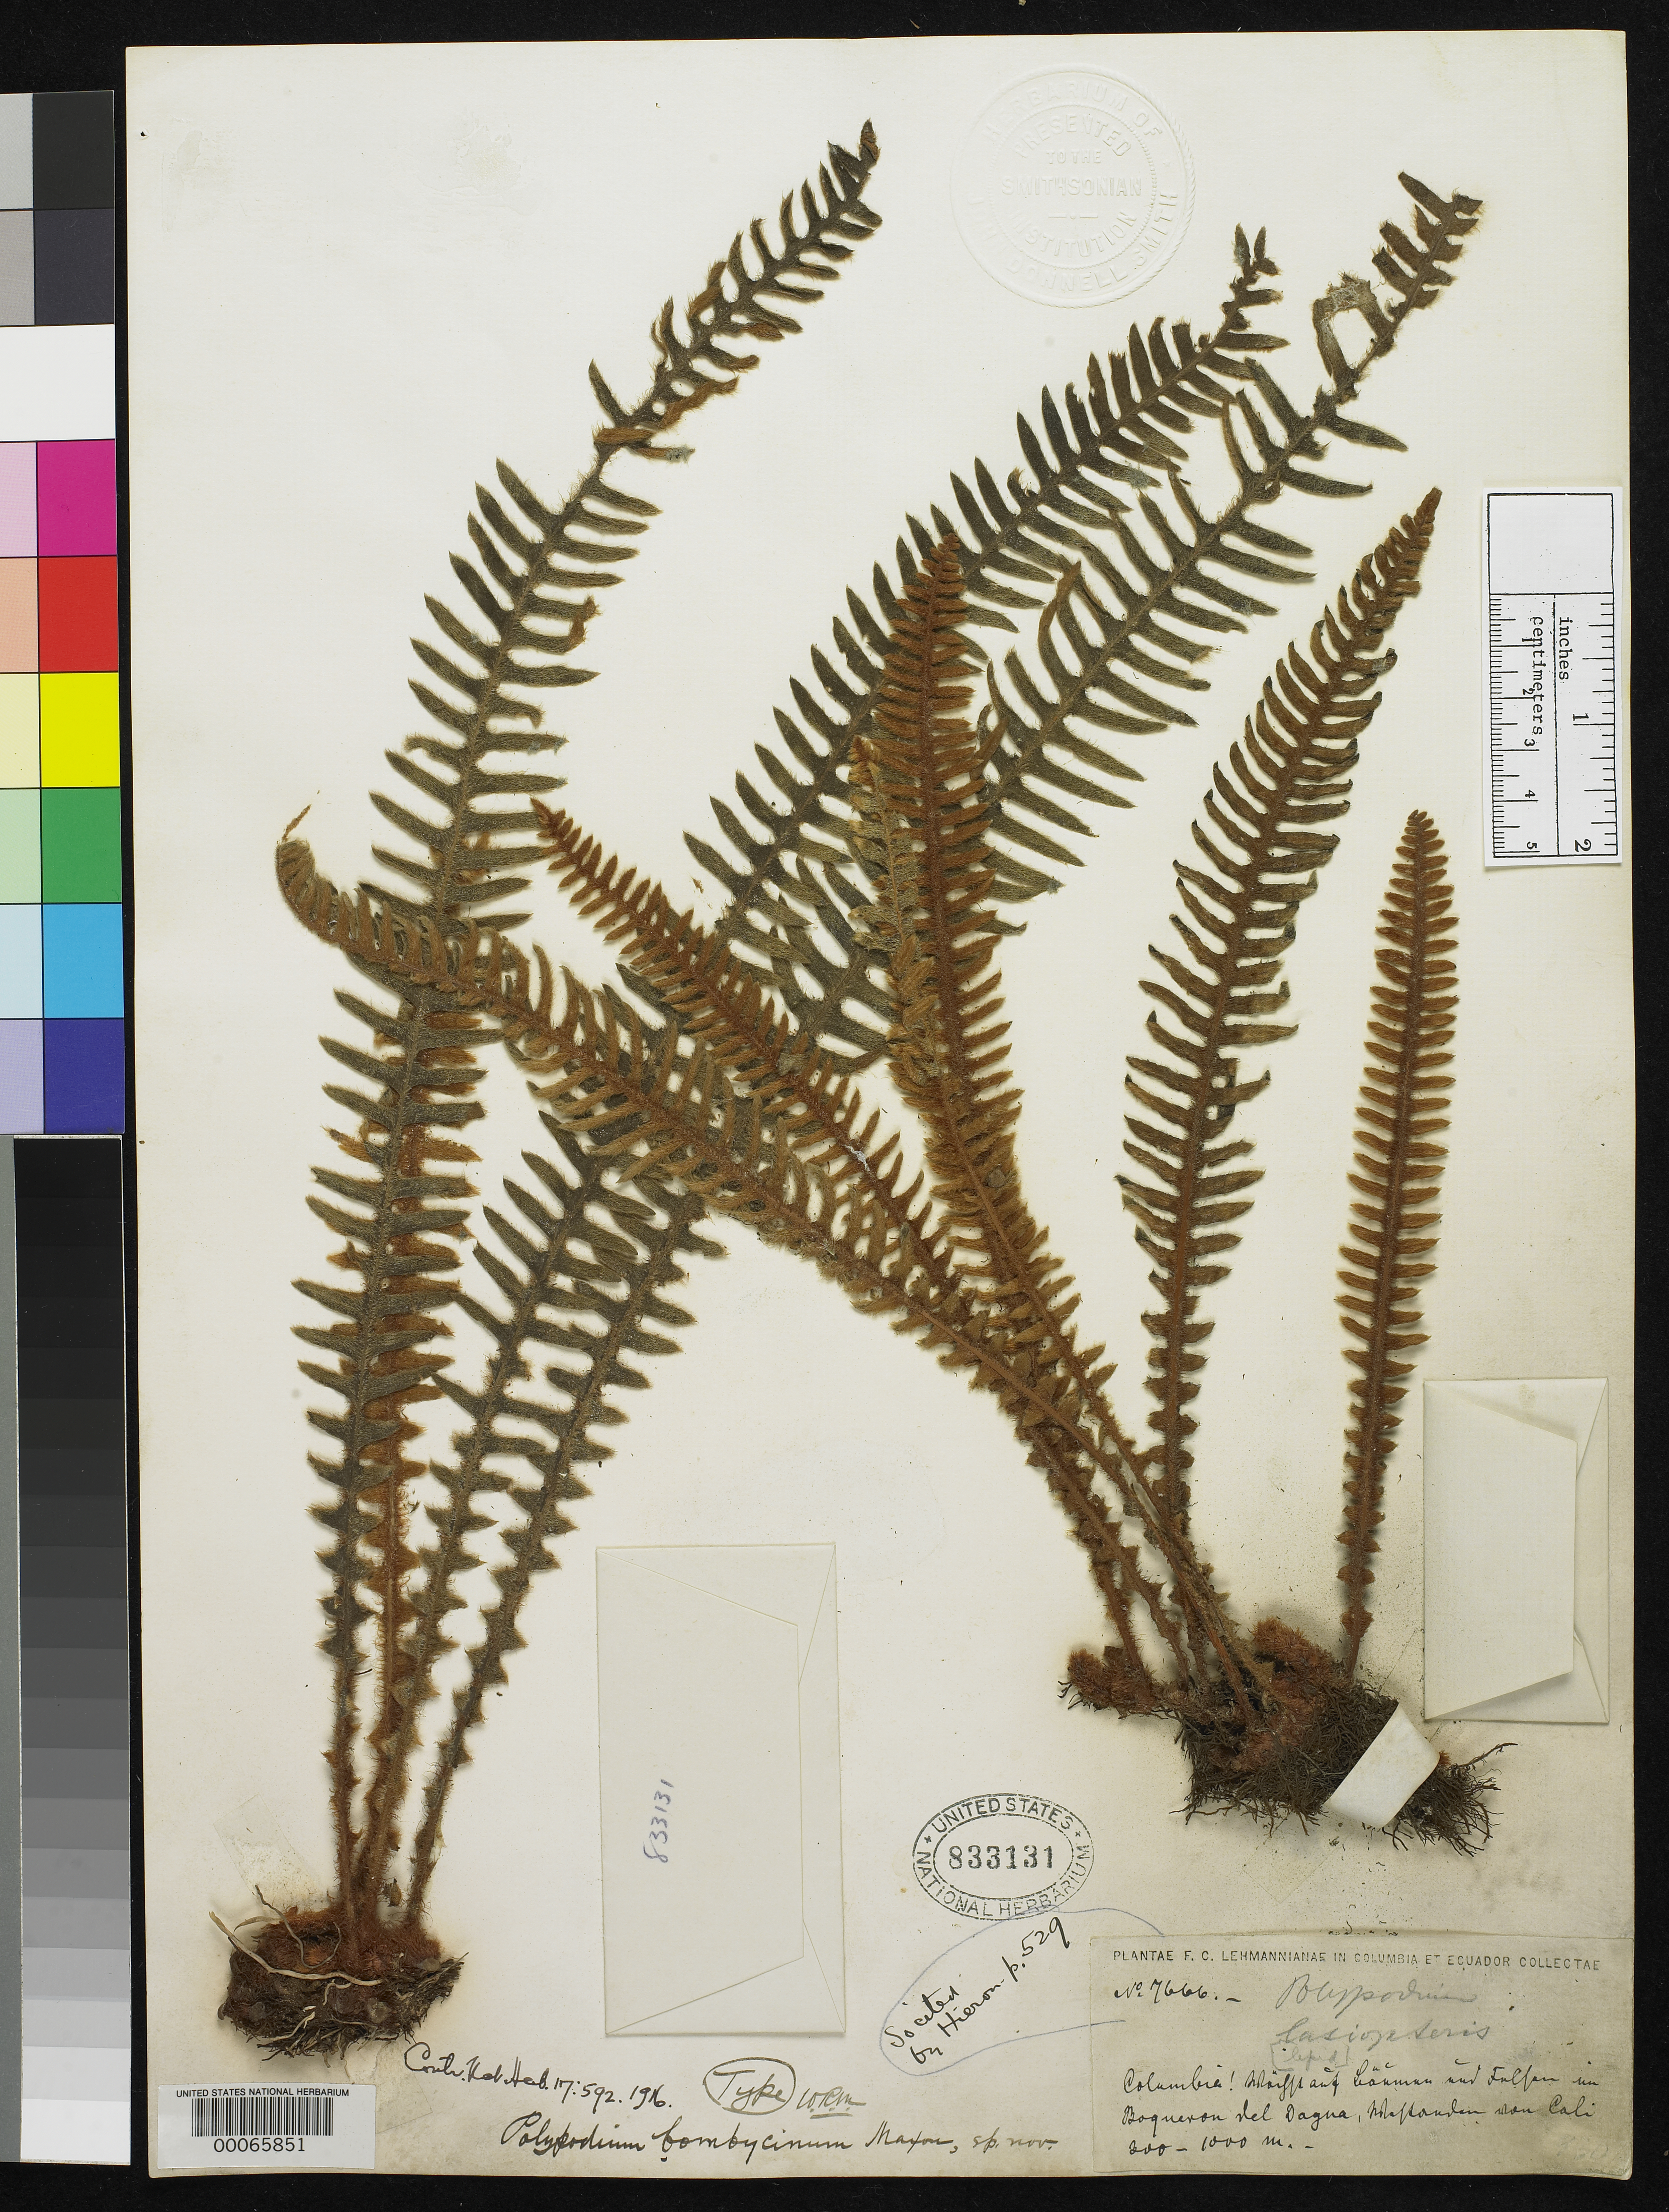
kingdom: Plantae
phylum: Tracheophyta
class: Polypodiopsida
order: Polypodiales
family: Polypodiaceae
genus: Polypodium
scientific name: Polypodium bombycinum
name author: Maxon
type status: Holotype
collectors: F. C. Lehmann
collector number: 7666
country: Colombia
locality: Boqueron del Agua.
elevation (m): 200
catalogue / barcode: US 833131